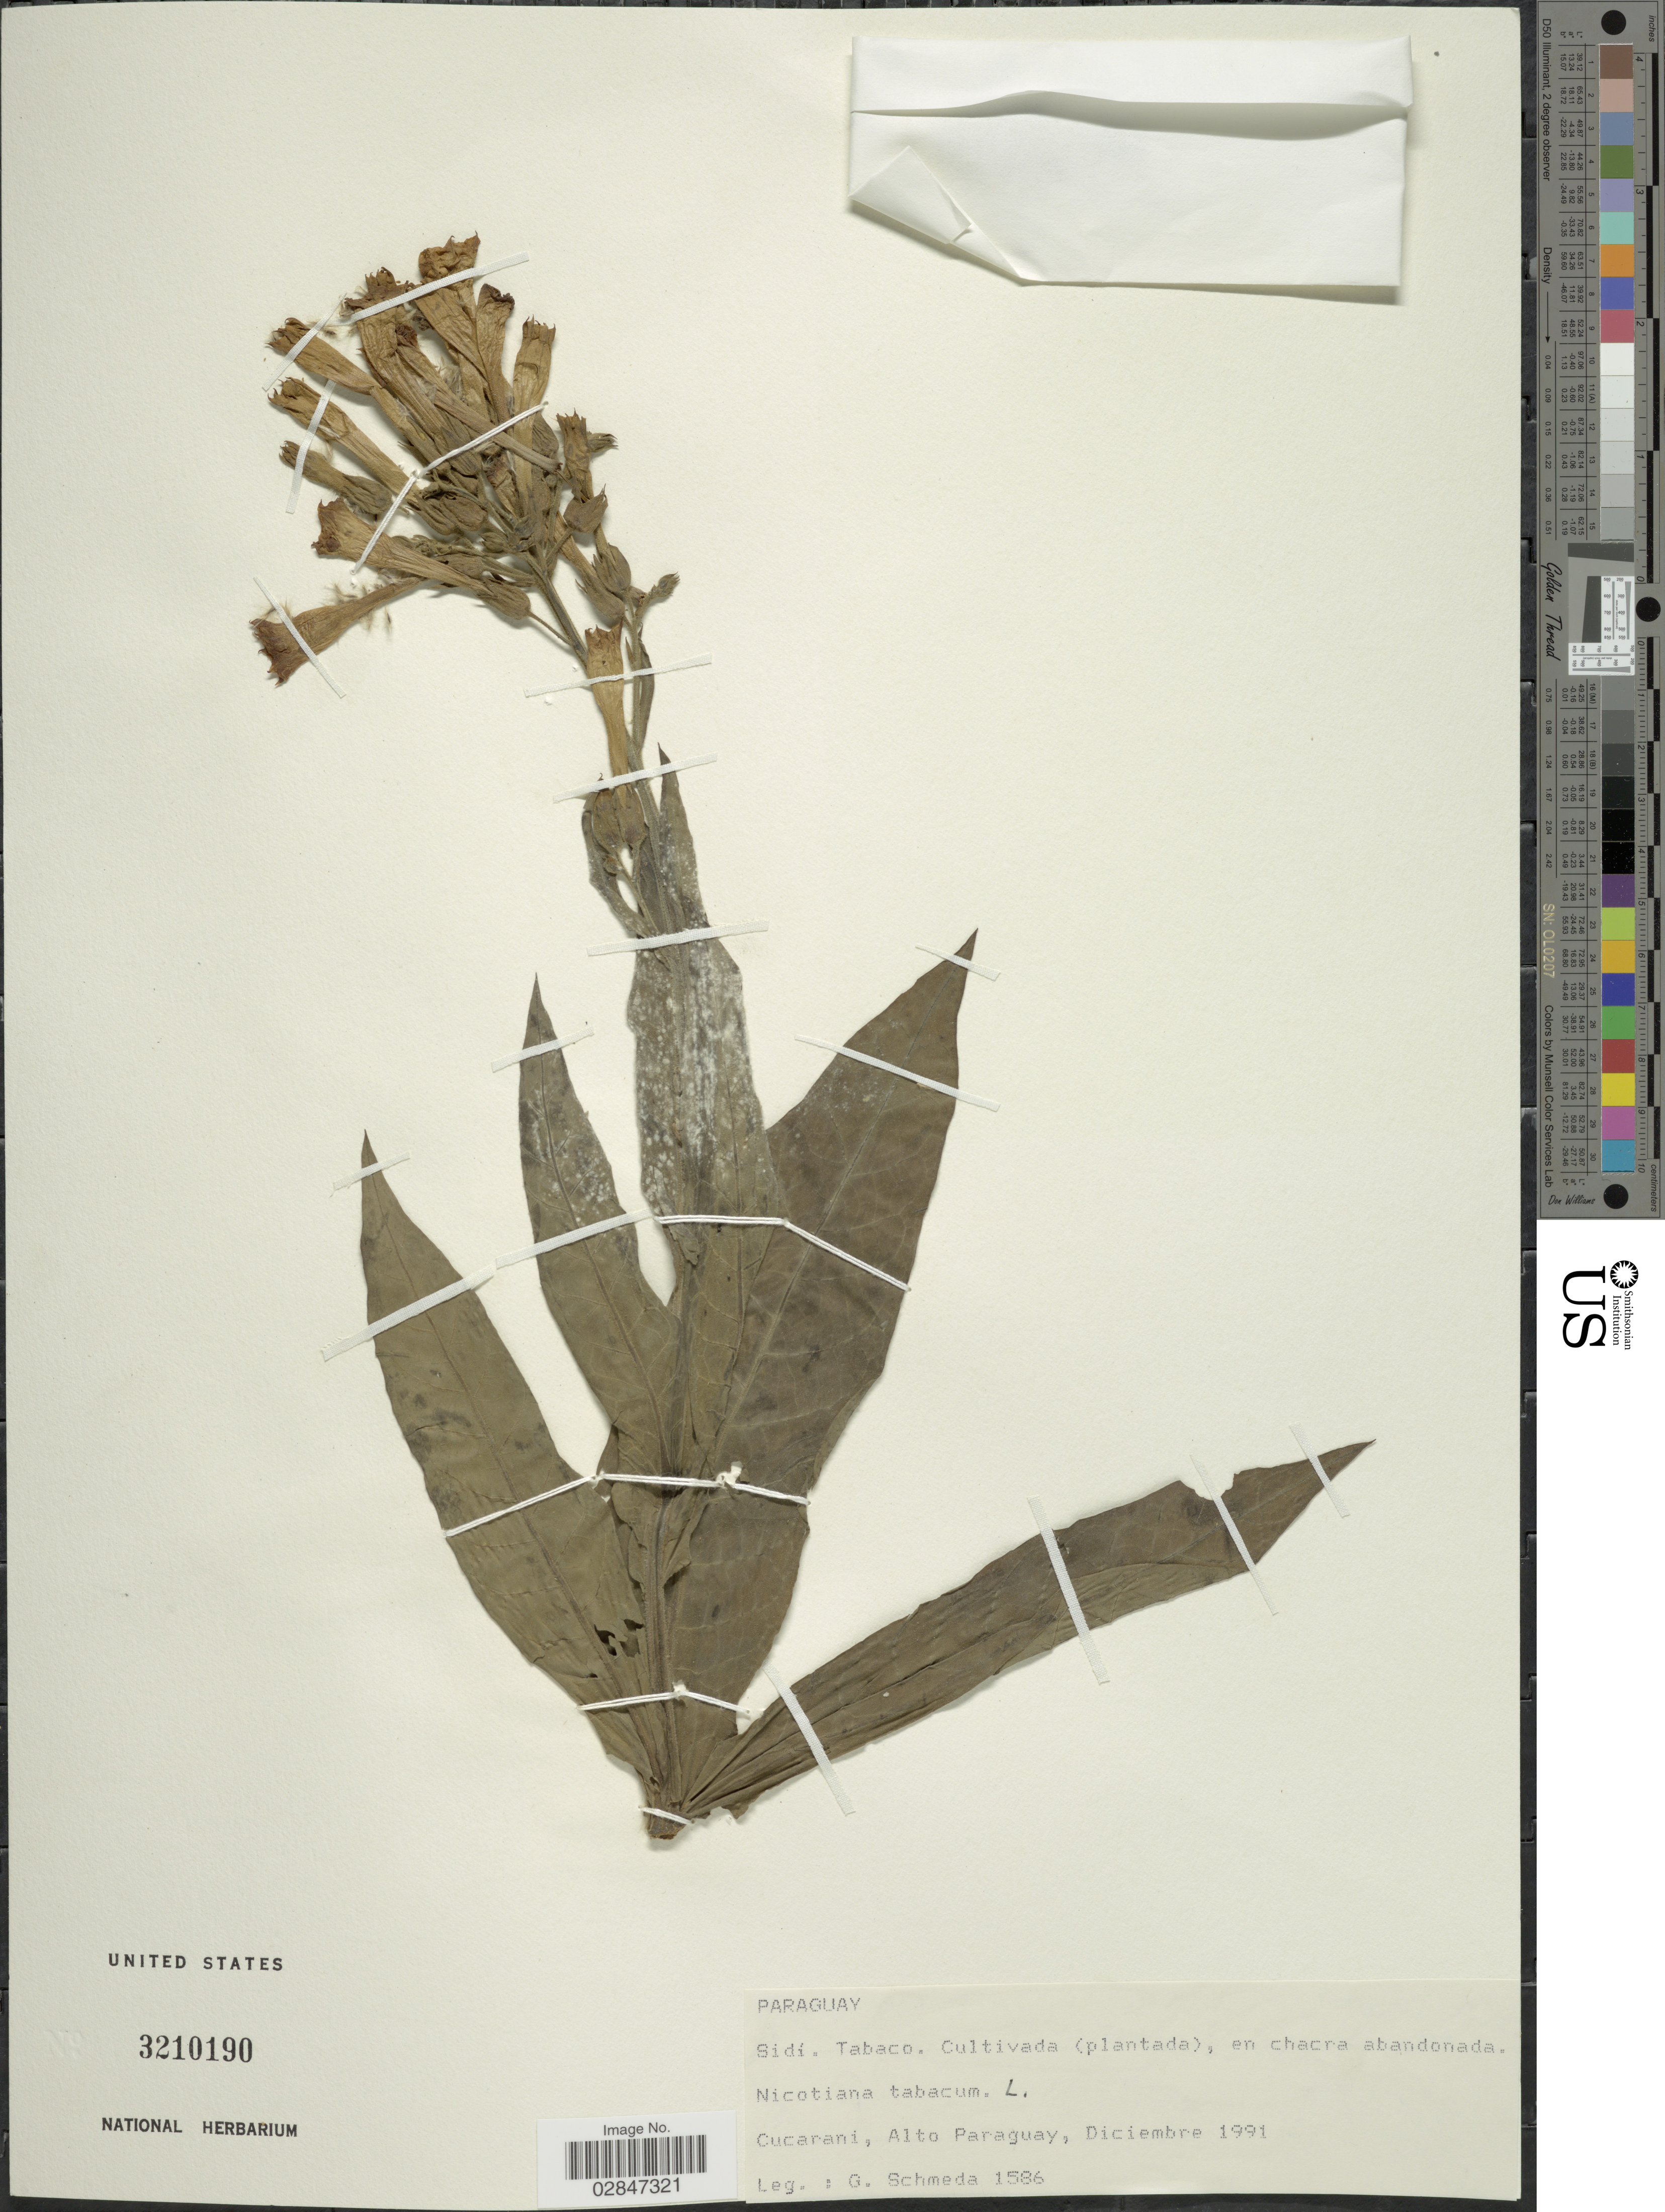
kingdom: Plantae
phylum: Tracheophyta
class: Magnoliopsida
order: Solanales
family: Solanaceae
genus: Nicotiana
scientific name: Nicotiana tabacum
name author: L.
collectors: G. Schmeda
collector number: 1586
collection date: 1991-12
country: Paraguay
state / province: Alto Paraguay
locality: Cucarani, Alto Paraguay.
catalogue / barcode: US 3210190